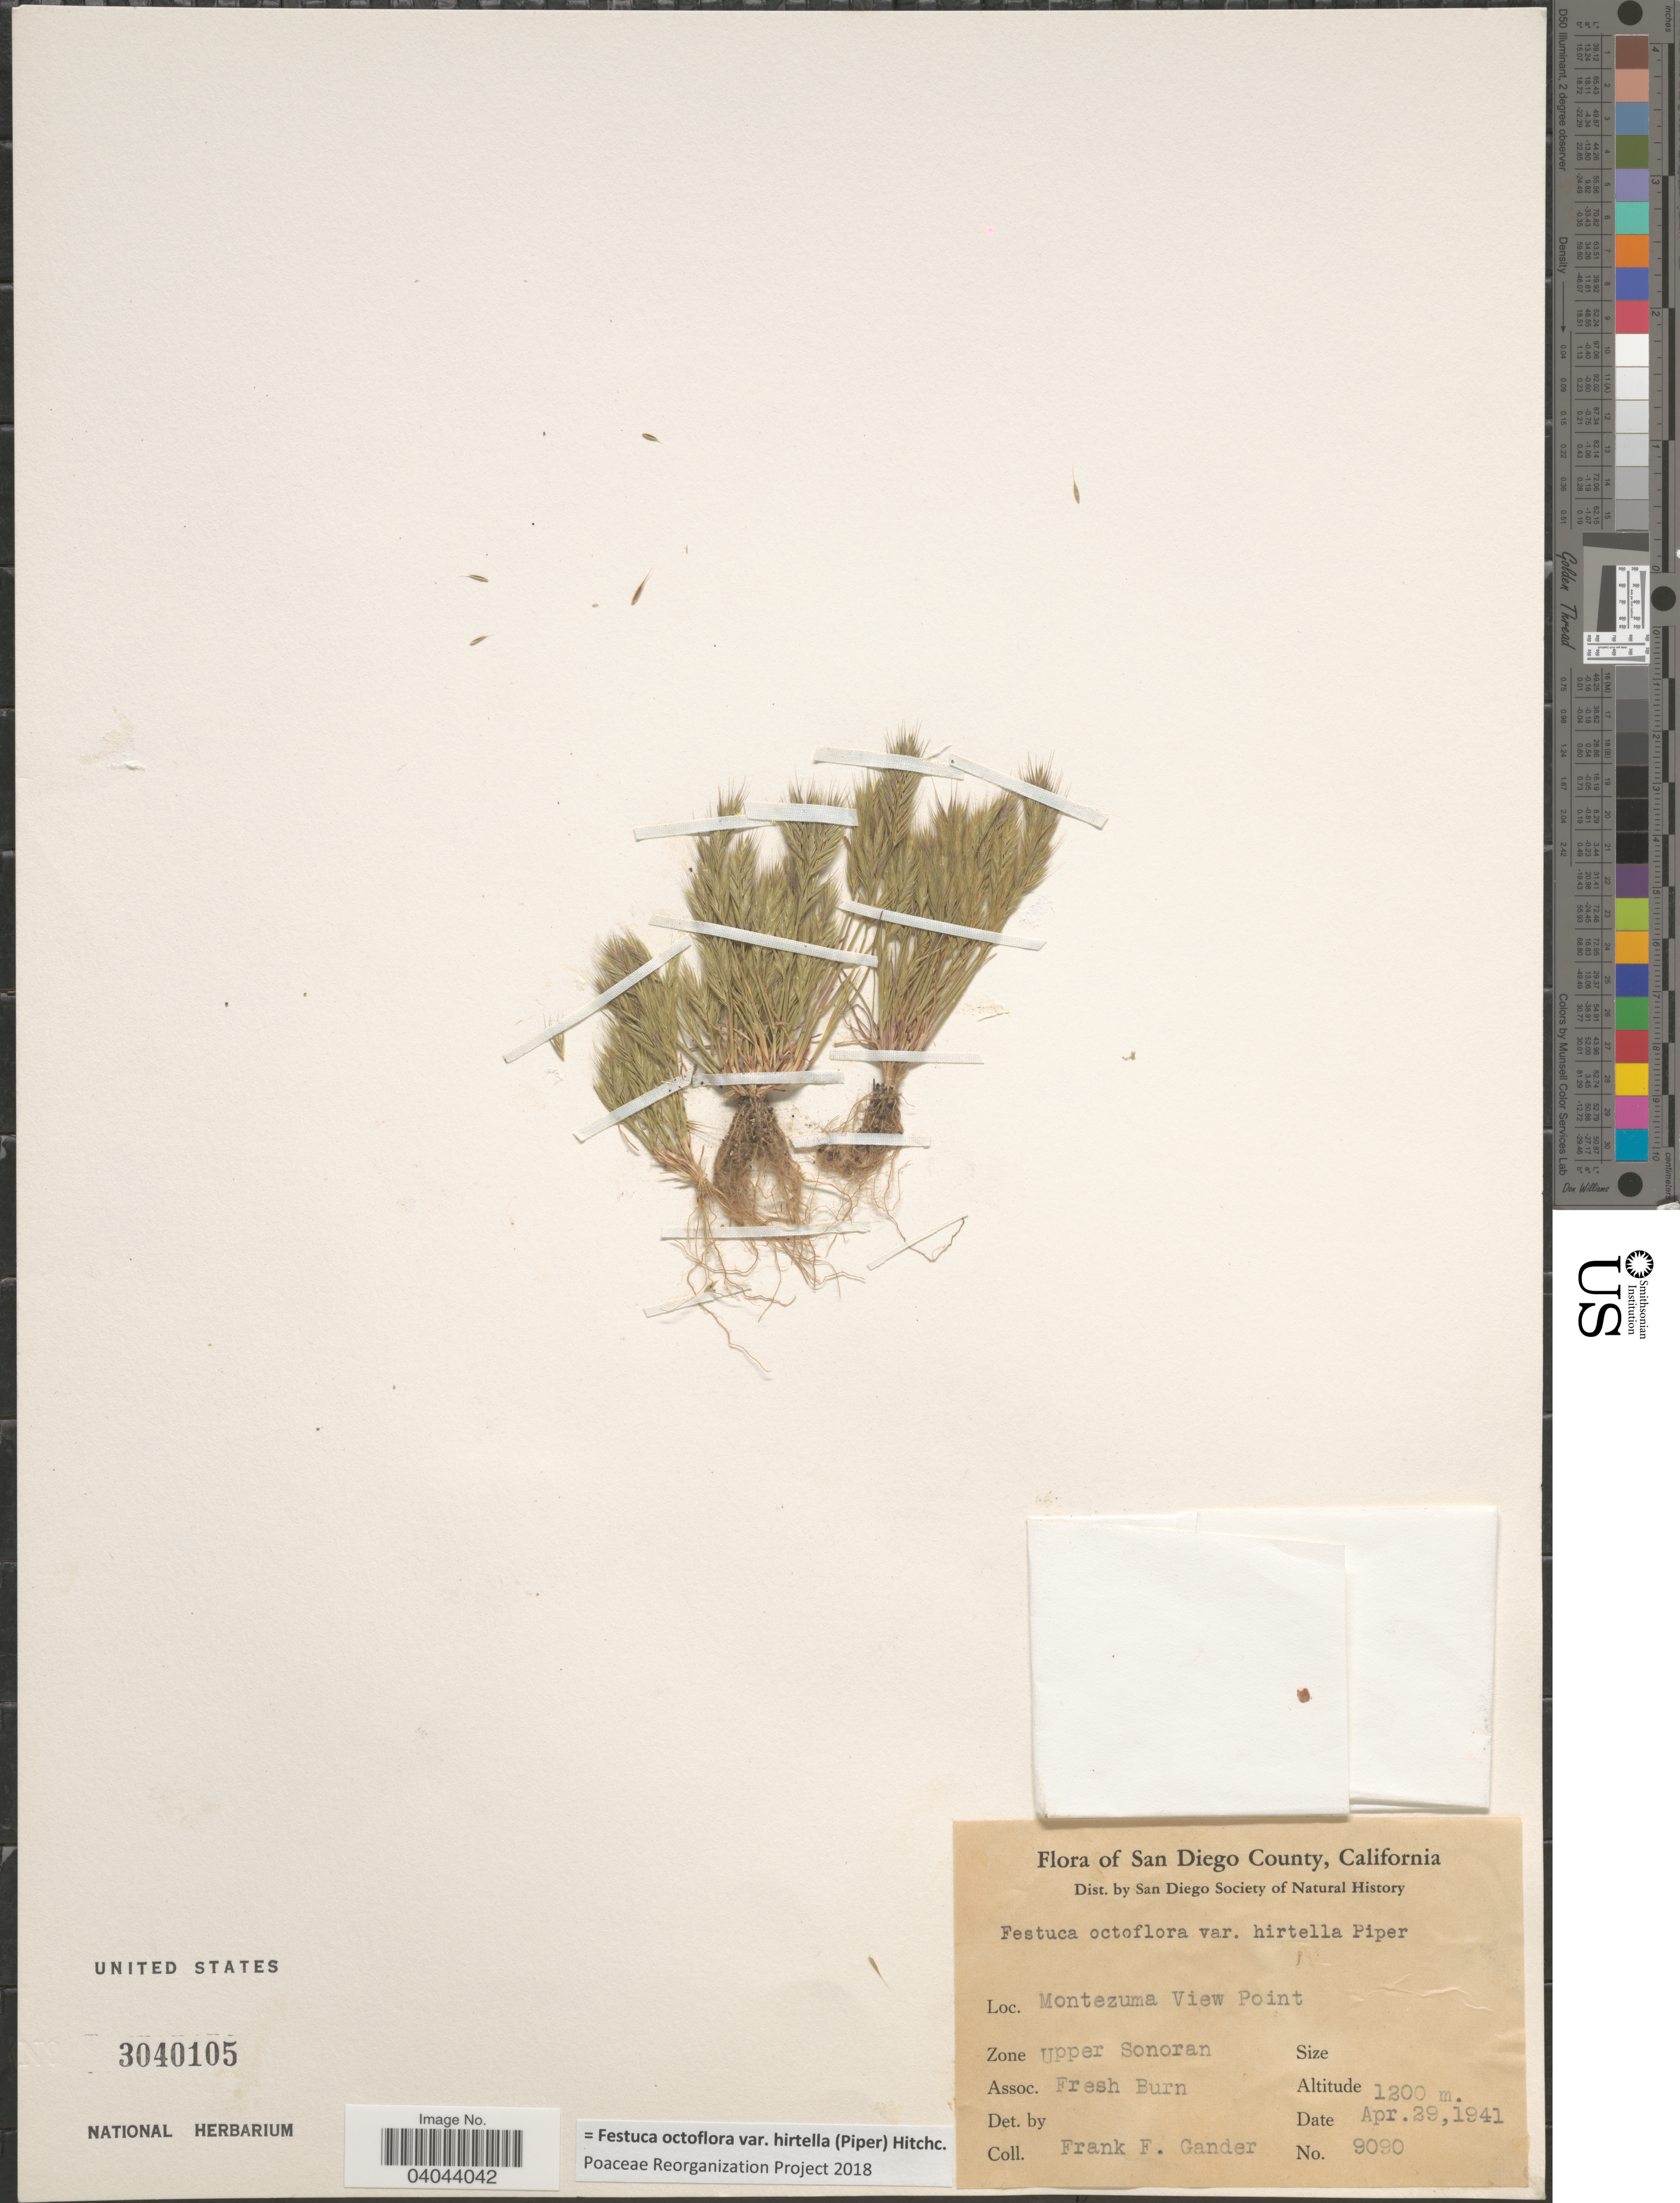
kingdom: Plantae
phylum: Tracheophyta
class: Liliopsida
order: Poales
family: Poaceae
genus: Festuca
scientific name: Festuca octoflora var. hirtella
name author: Piper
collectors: F. Gander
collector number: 9090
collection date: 1941-04-29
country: United States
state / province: California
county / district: San Diego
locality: San Diego County. Montezuma View Point. Zone Upper Sonoran.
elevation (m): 1200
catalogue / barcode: US 3040105